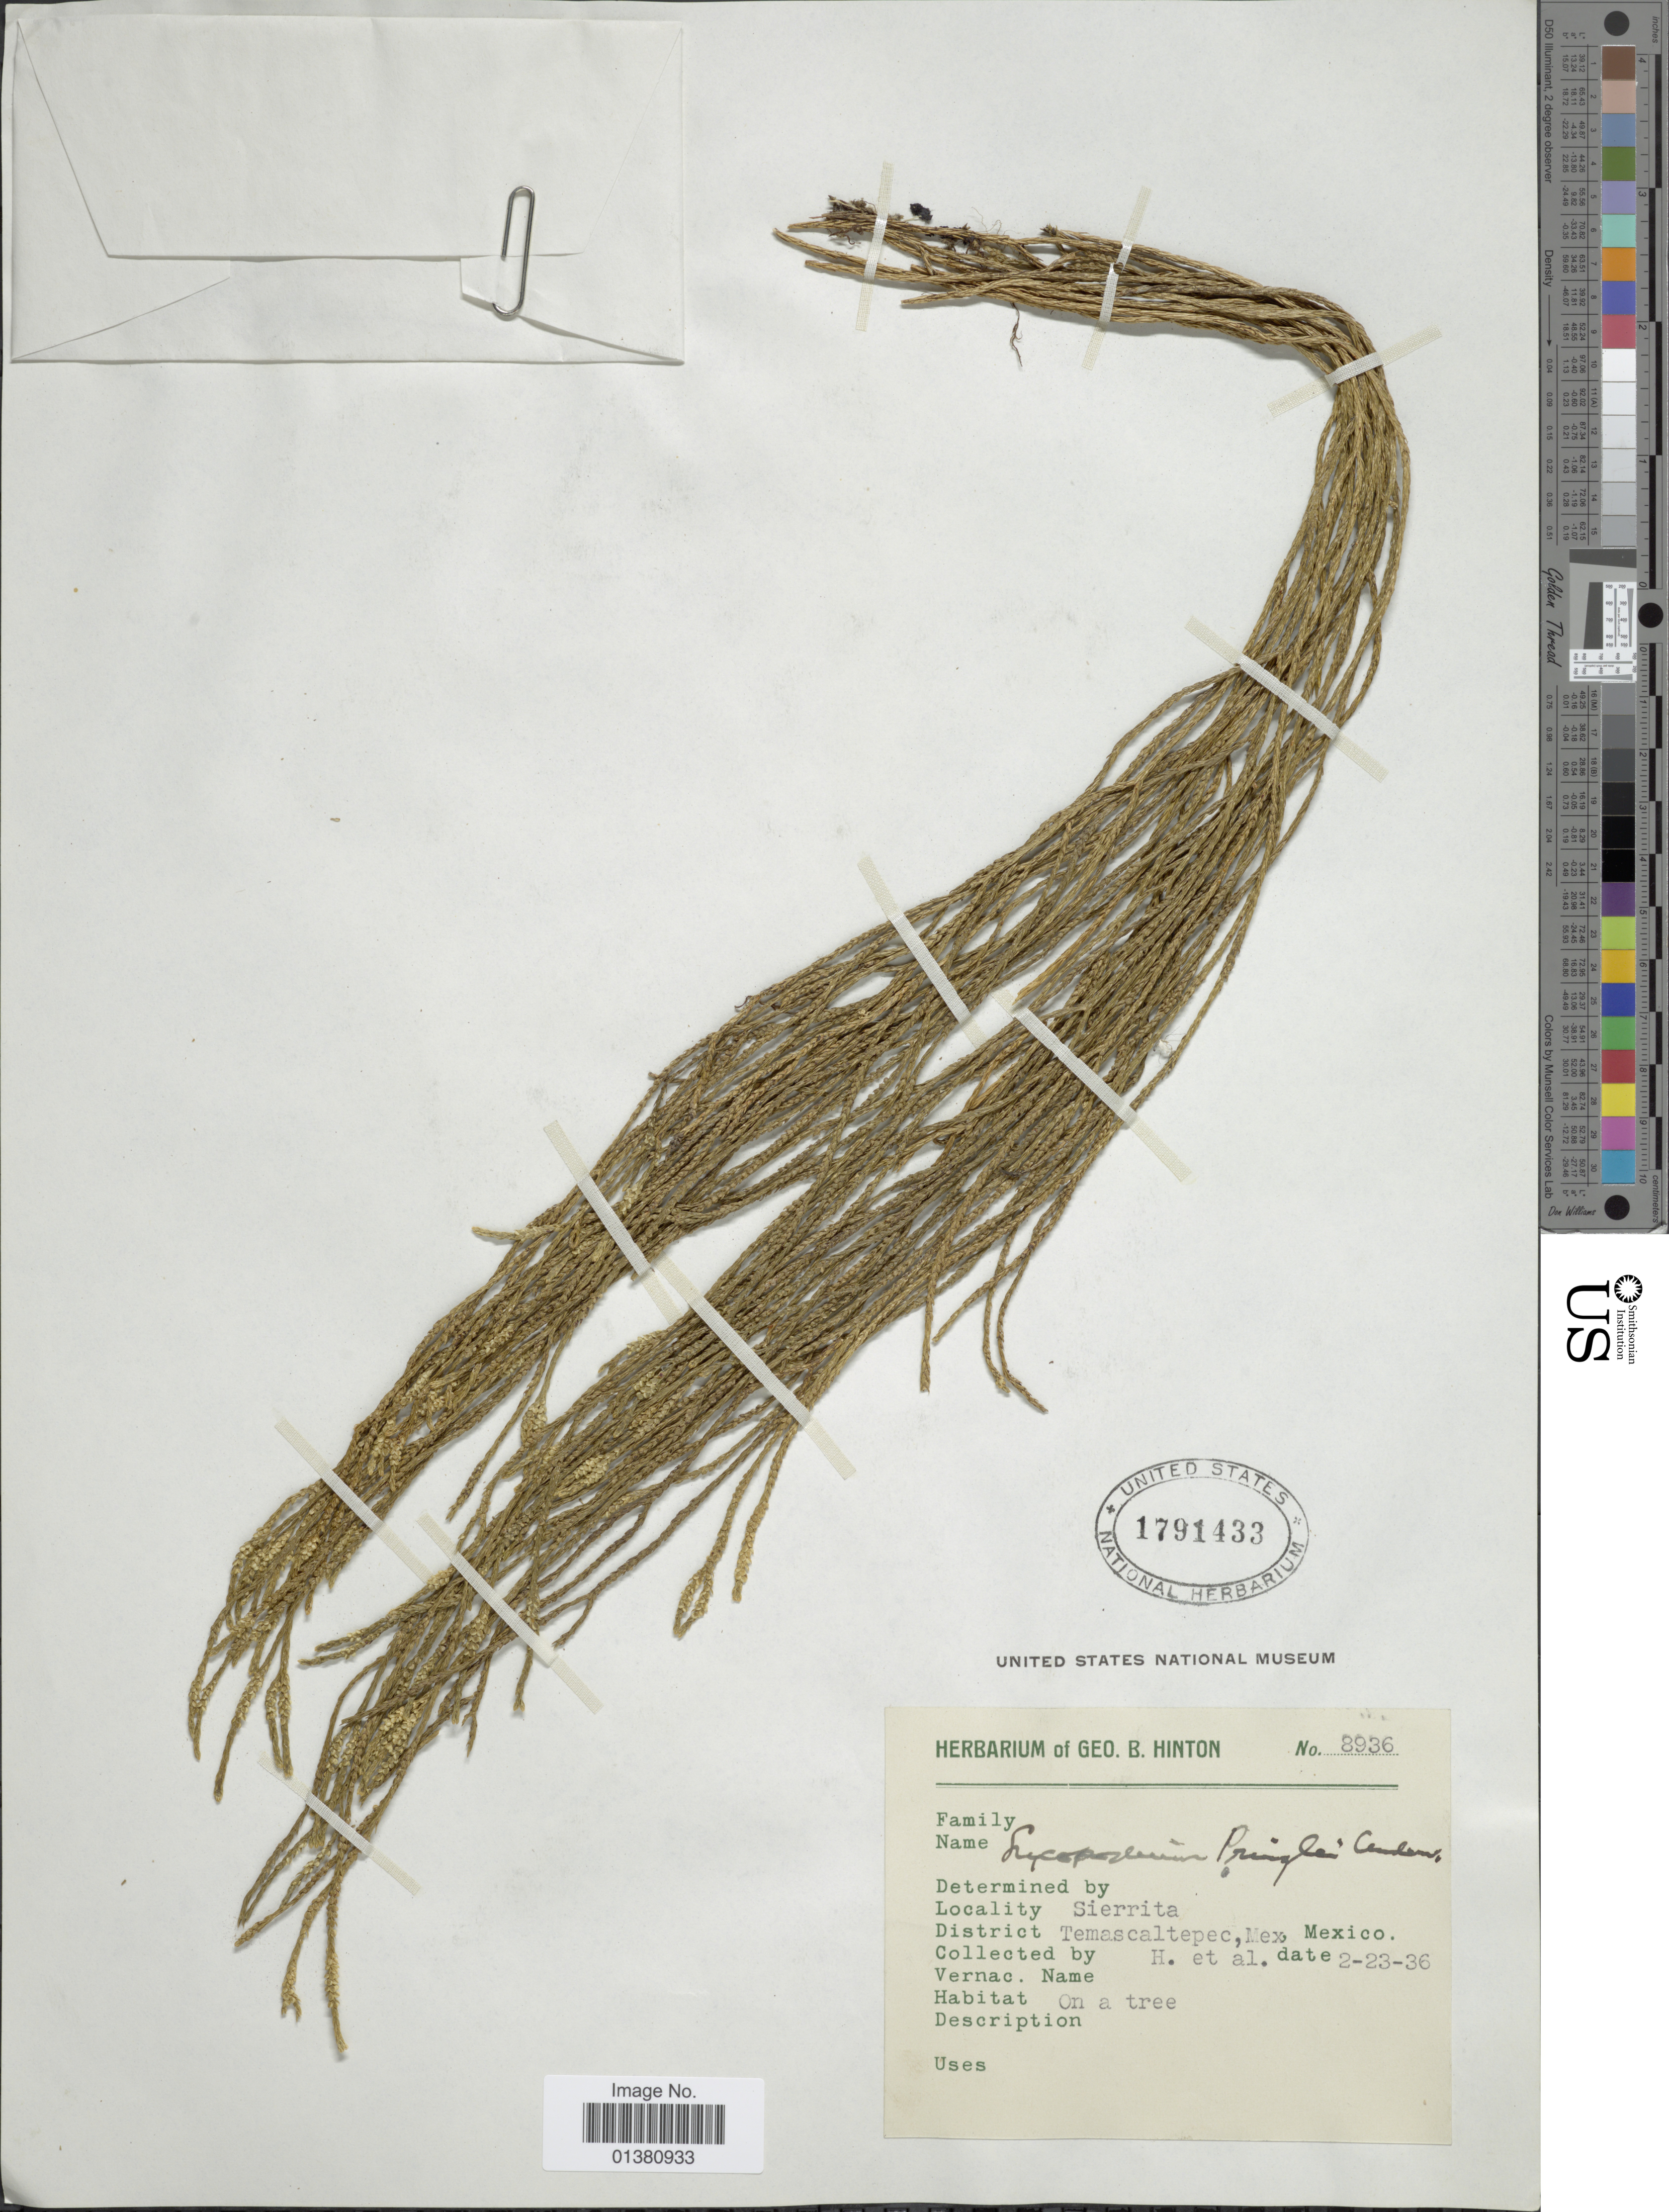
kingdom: Plantae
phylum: Tracheophyta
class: Lycopodiopsida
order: Lycopodiales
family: Lycopodiaceae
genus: Phlegmariurus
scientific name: Phlegmariurus pringlei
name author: (Underw. & F.E. Lloyd) B. Øllg.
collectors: G. B. Hinton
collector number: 8936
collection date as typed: Transcribed d/m/y: 23/2/36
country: Mexico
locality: Sierrita, District Temascaltepec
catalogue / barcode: US 1791433